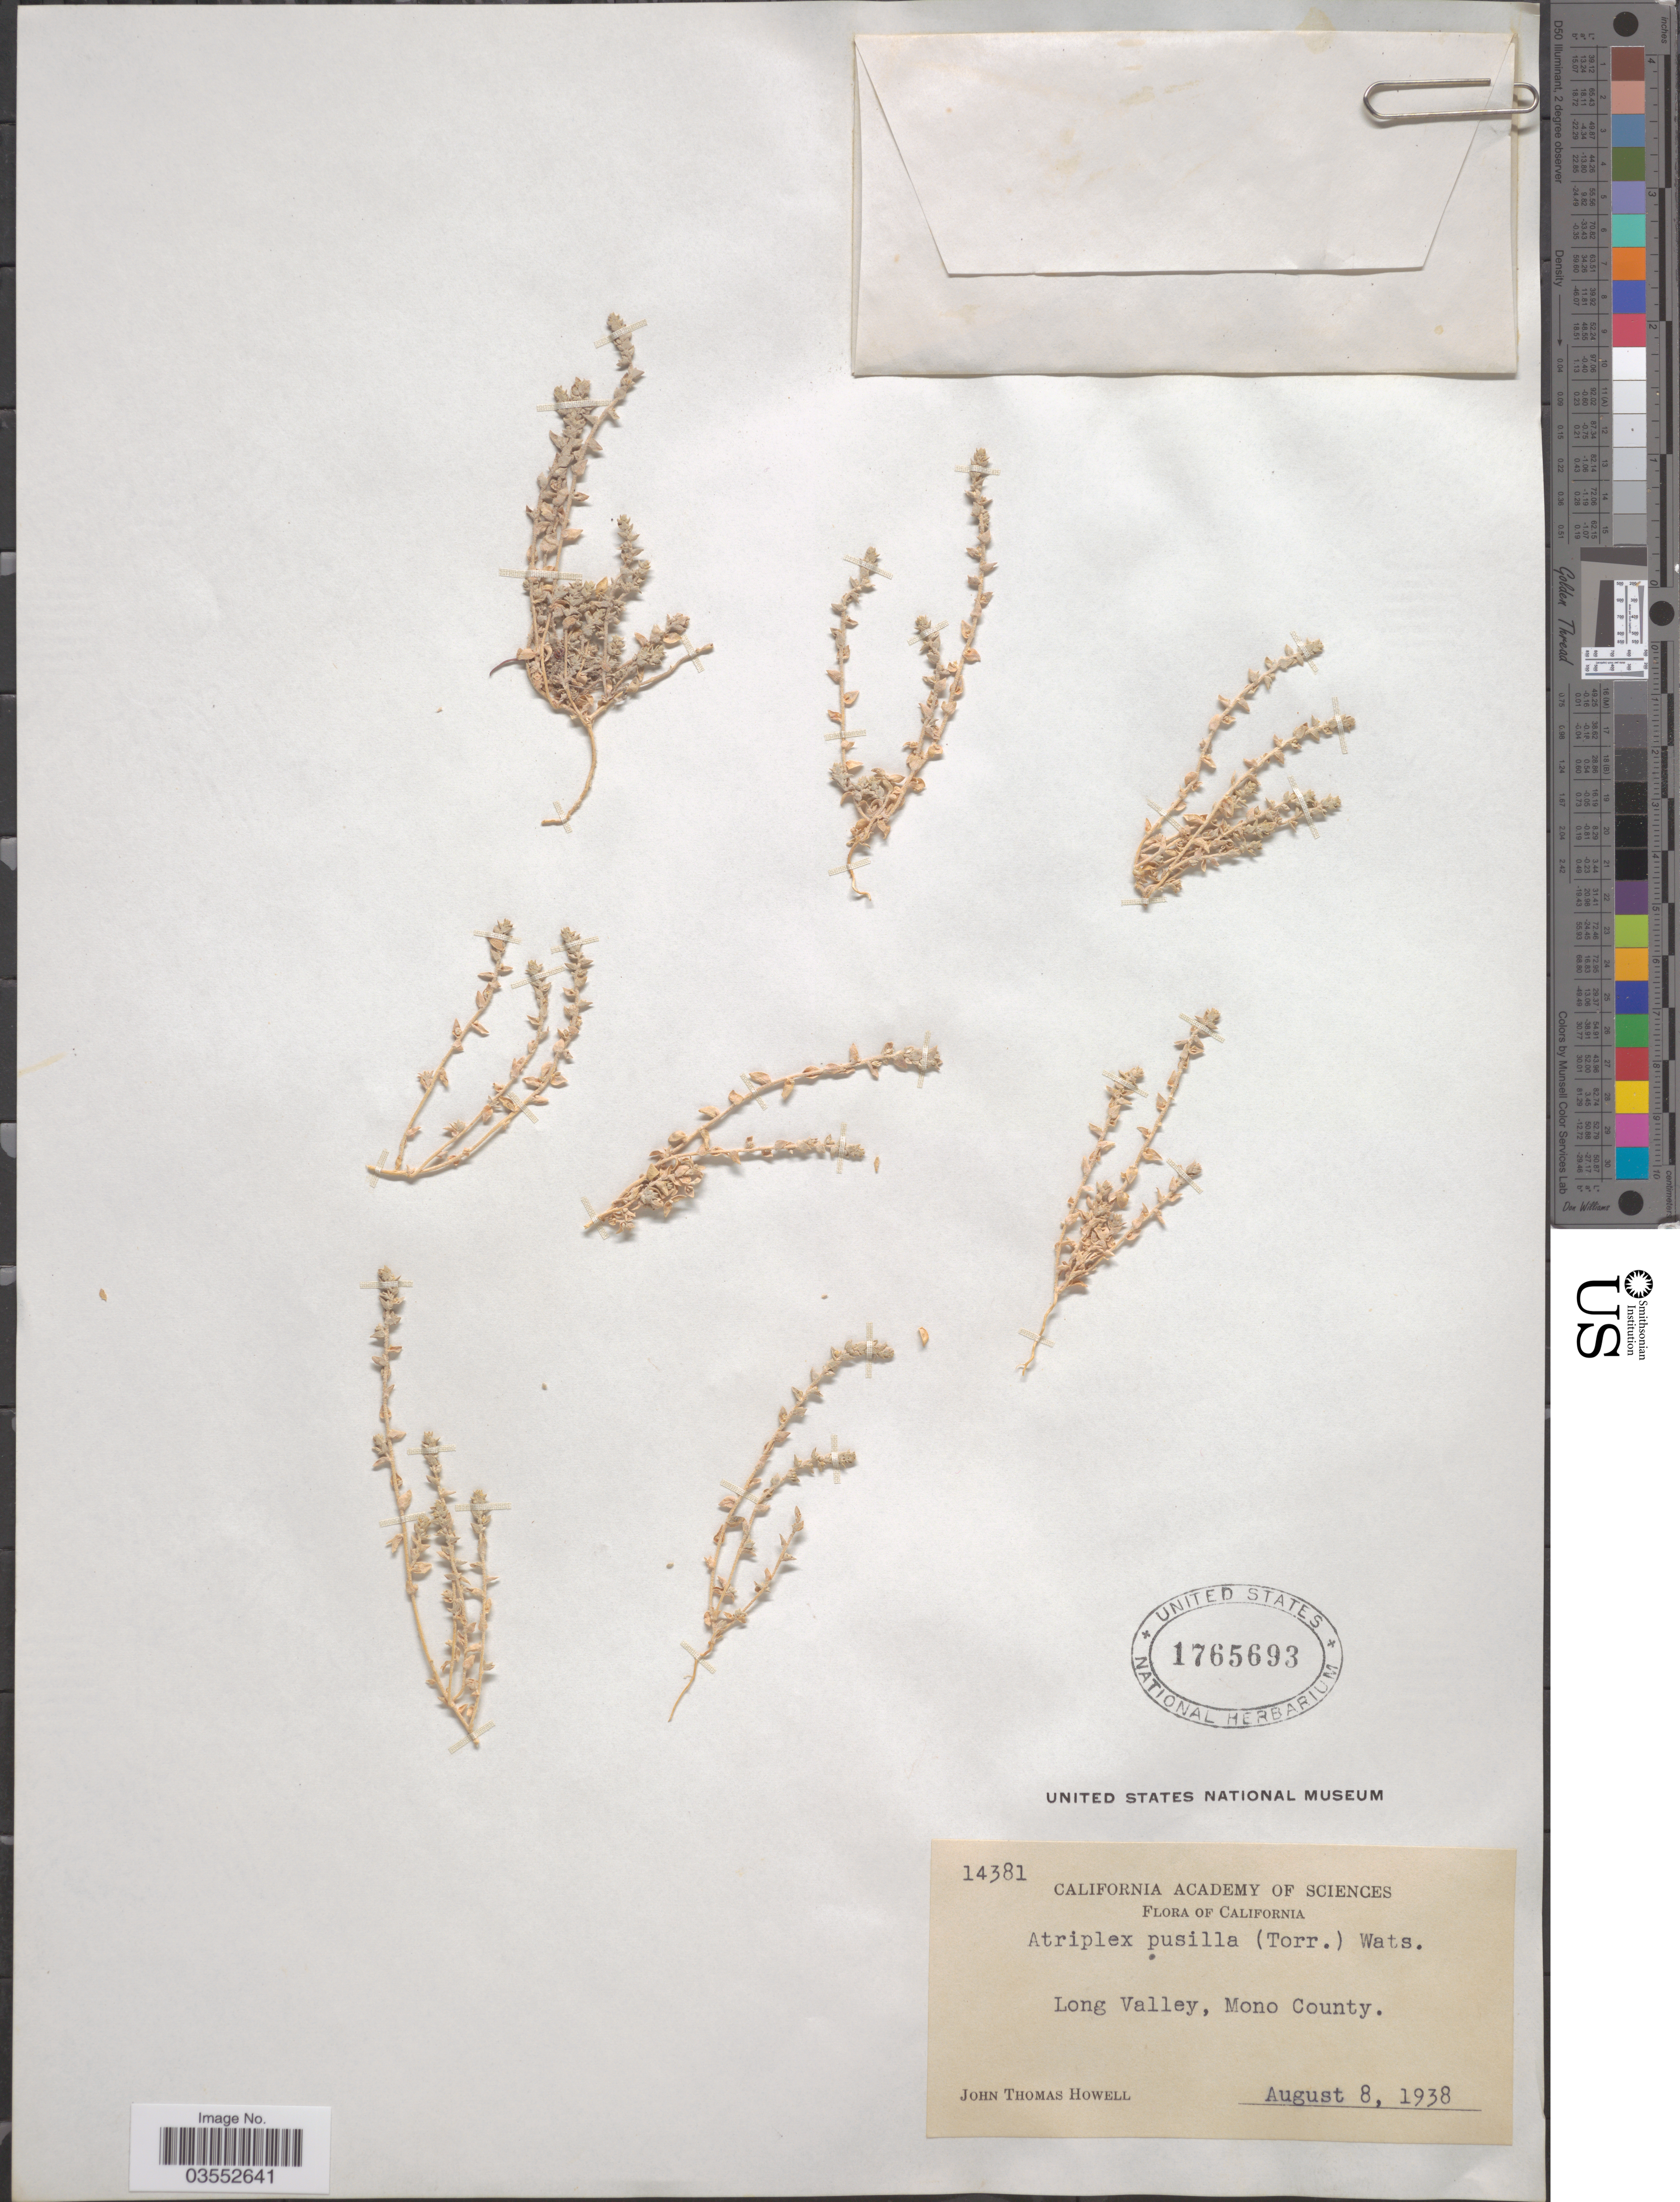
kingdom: Plantae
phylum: Tracheophyta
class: Magnoliopsida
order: Caryophyllales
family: Amaranthaceae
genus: Atriplex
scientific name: Atriplex rosea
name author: L.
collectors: J. T. Howell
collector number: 14381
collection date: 1938-08-08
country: United States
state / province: California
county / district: Mono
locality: Long Valley, Mono County.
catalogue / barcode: US 1765693